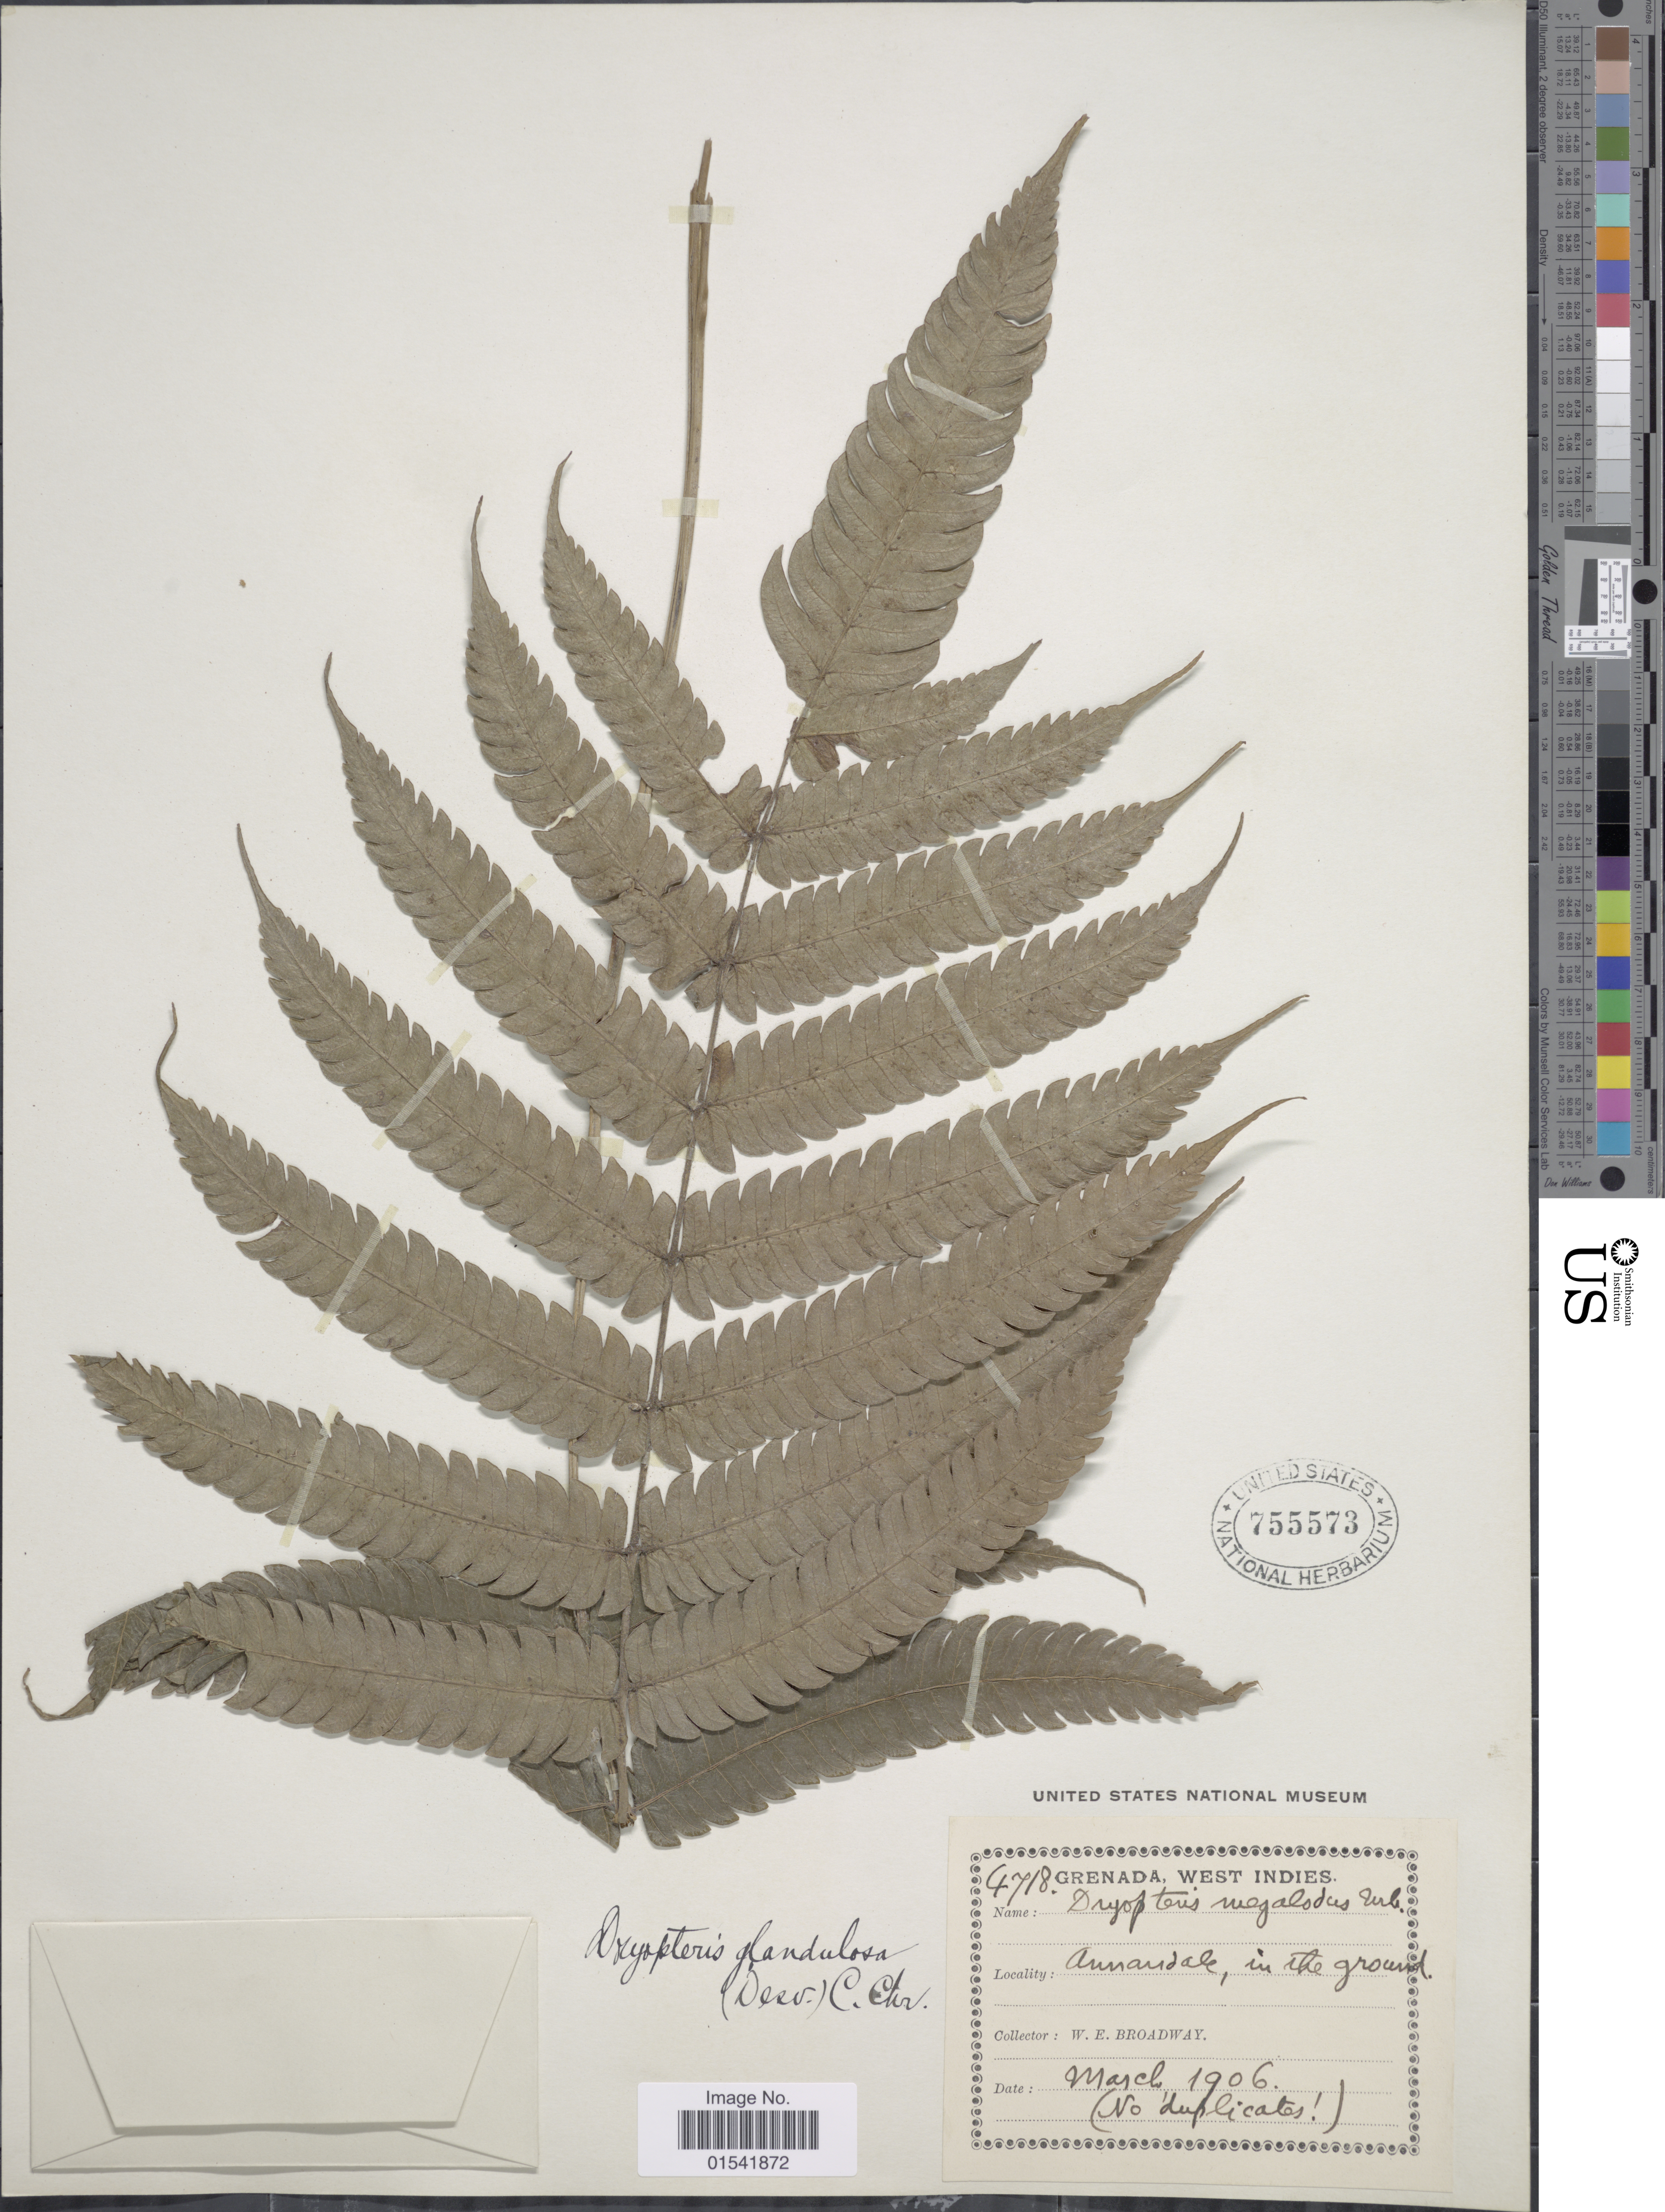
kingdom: Plantae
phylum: Tracheophyta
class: Polypodiopsida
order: Polypodiales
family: Thelypteridaceae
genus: Steiropteris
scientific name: Steiropteris glandulosa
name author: (Hook. f.) Pic. Serm.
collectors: W. E. Broadway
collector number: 4718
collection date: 1906-03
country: Grenada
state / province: Saint George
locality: West Indies, Annandale, in the ground.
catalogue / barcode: US 755573